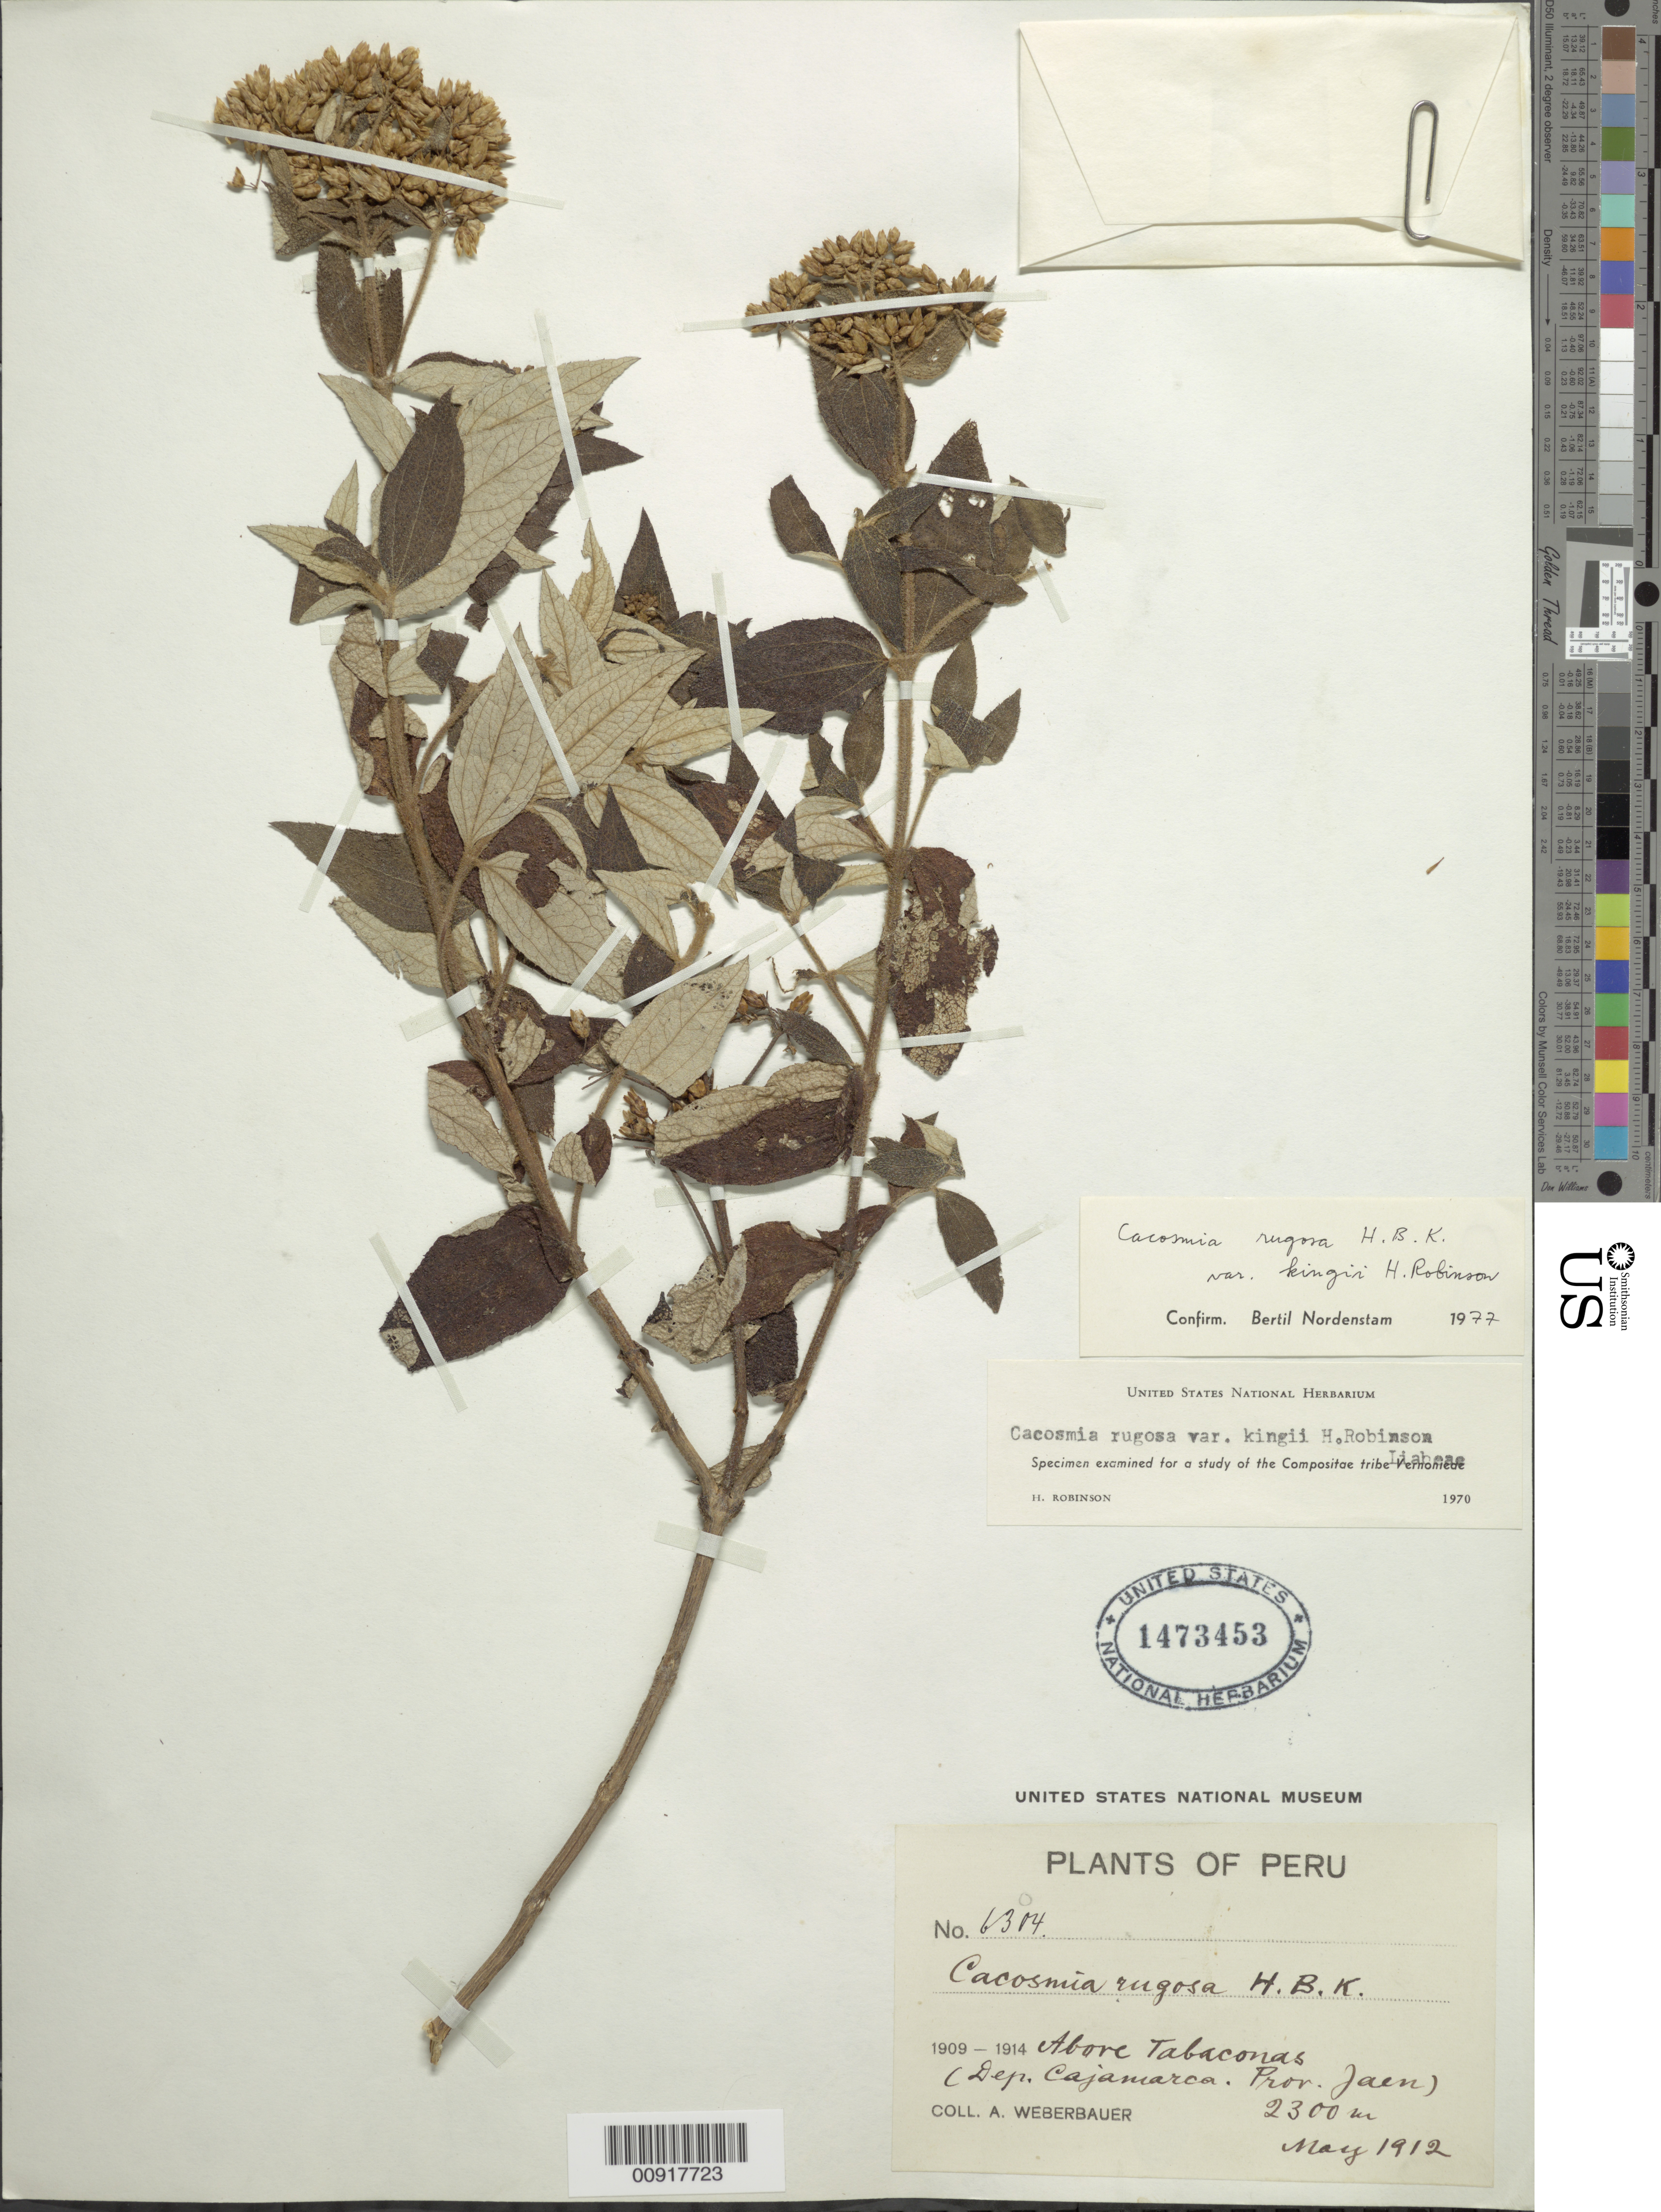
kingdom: Plantae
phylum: Tracheophyta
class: Magnoliopsida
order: Asterales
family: Asteraceae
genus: Cacosmia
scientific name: Cacosmia rugosa var. kingii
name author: H. Rob.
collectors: A. Weberbauer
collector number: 6304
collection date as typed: May 1912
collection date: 1912-05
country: Peru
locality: Prov. Jaen, Dpto. Cajamarca, above Tabaconas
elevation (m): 2300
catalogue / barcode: US 1473453